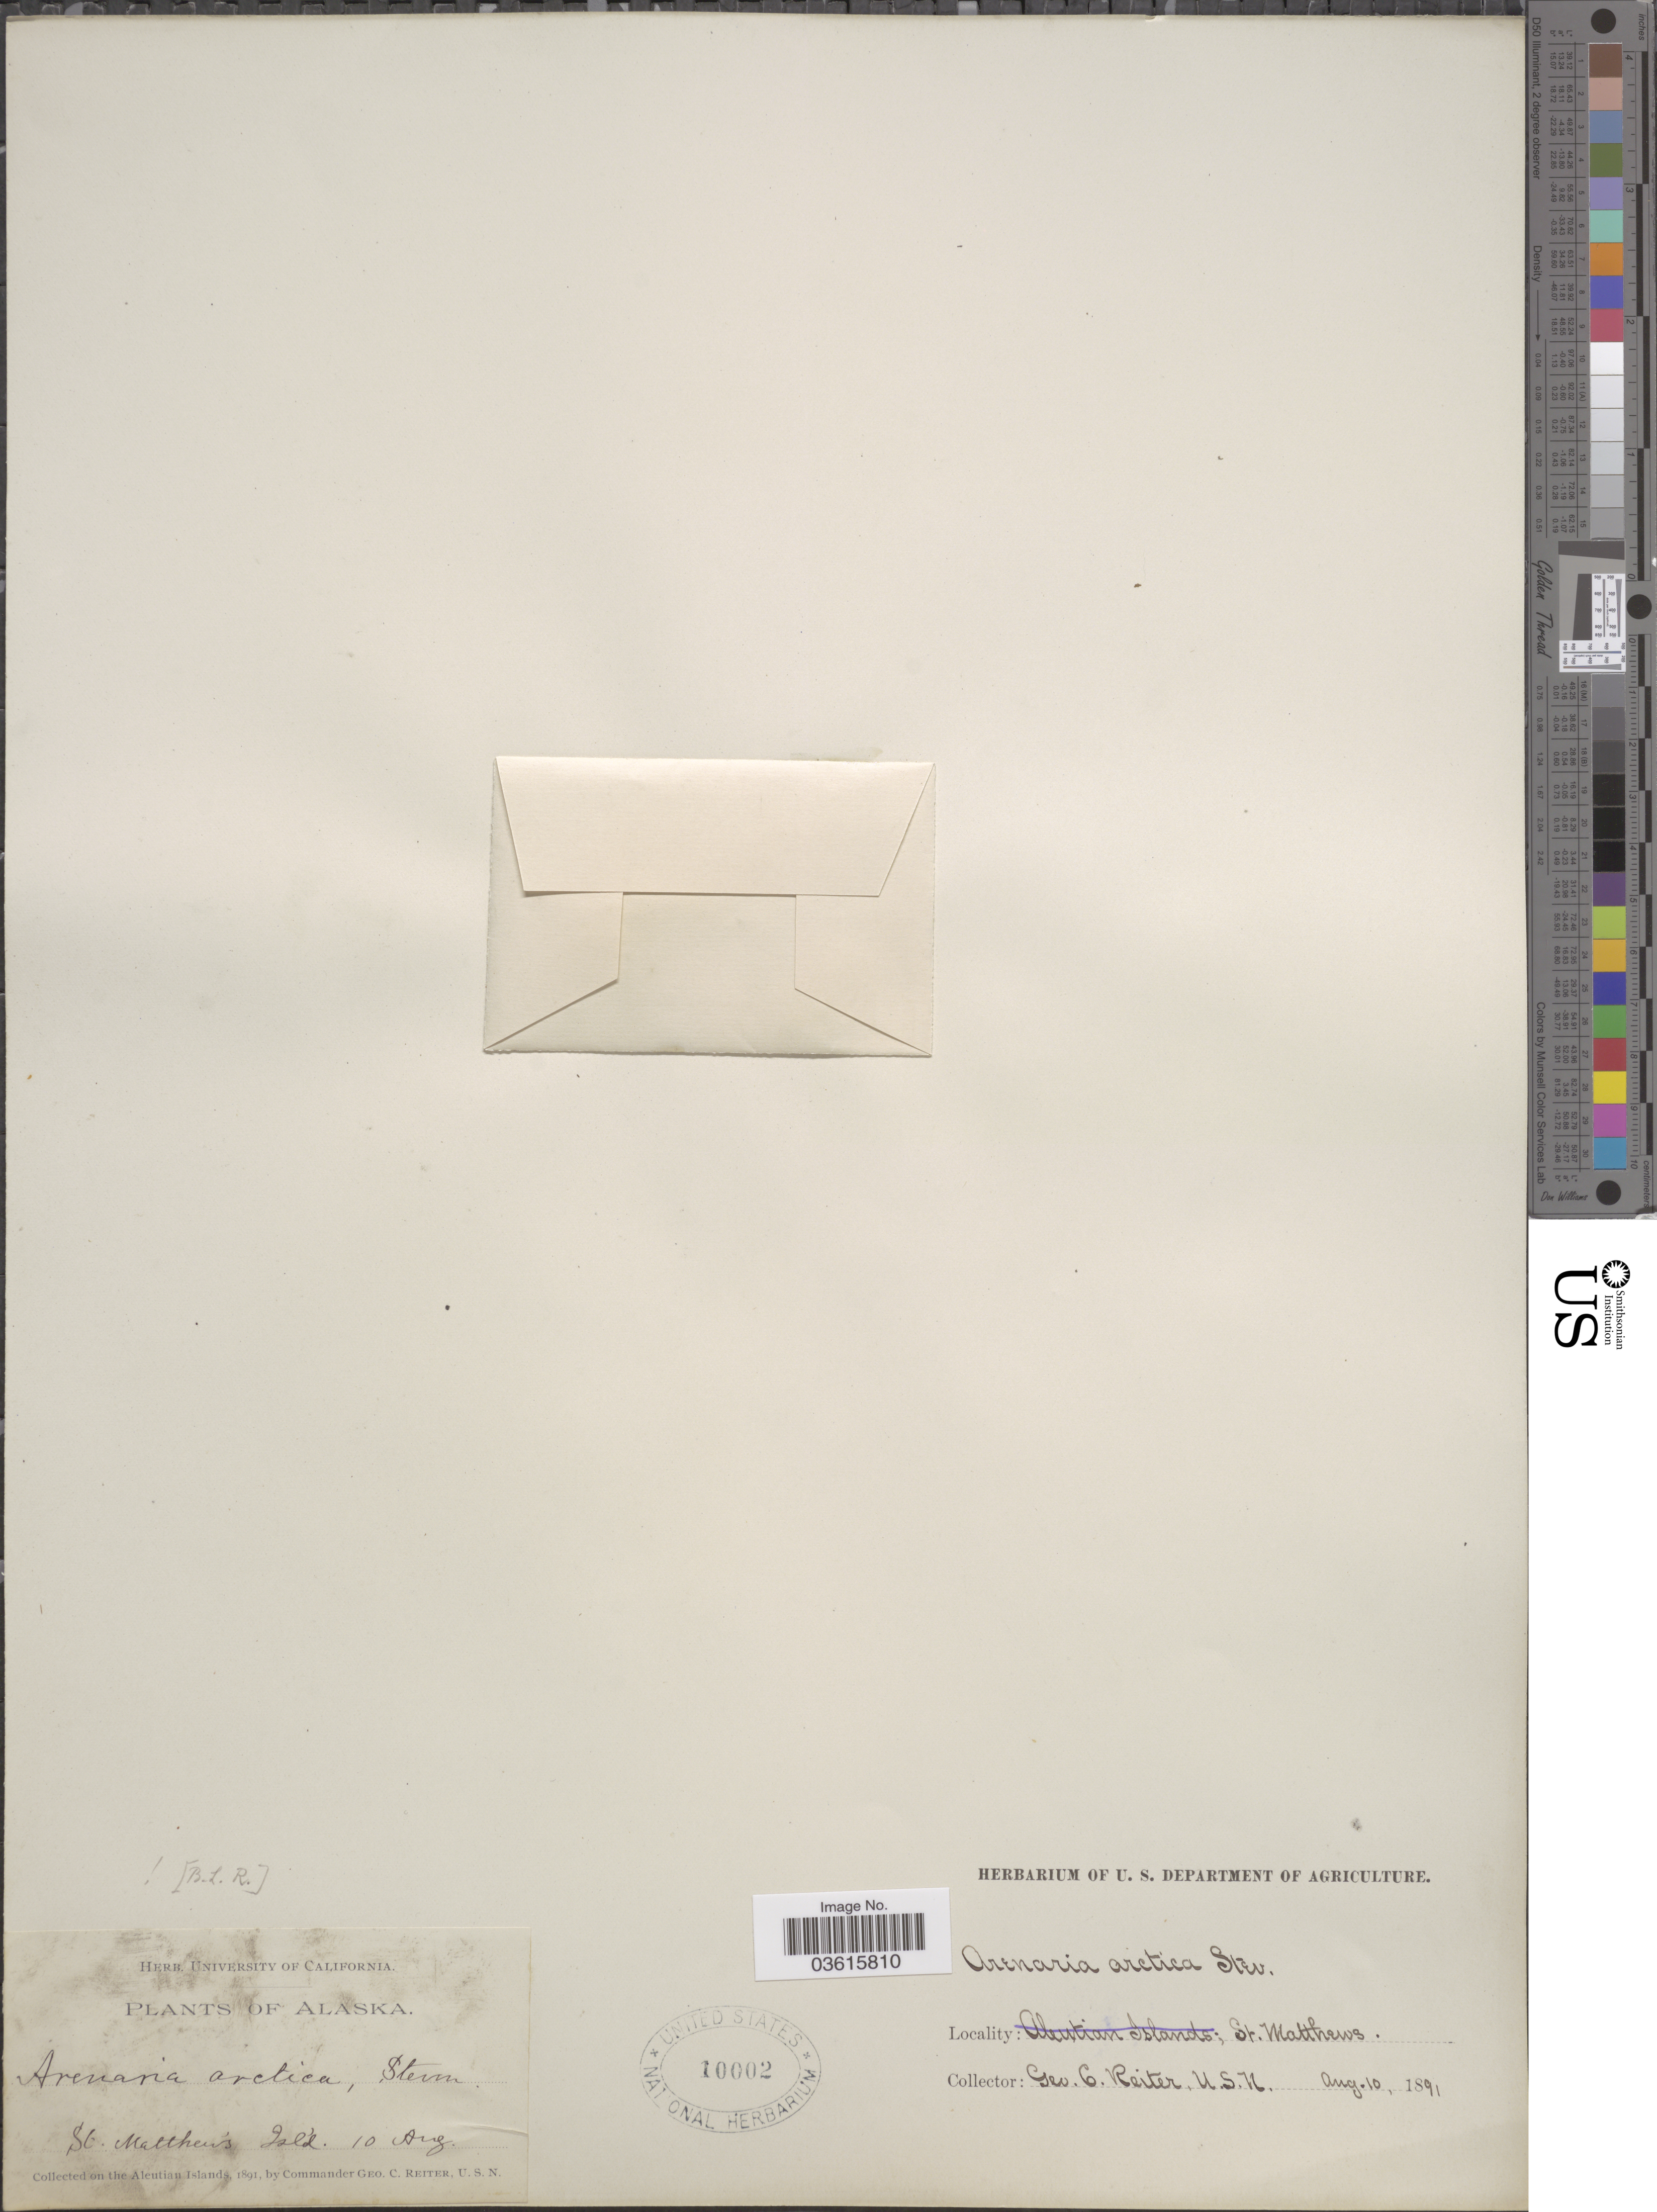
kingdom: Plantae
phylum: Tracheophyta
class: Magnoliopsida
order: Caryophyllales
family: Caryophyllaceae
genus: Cherleria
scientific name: Cherleria arctica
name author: (Steven ex Ser.) A.J. Moore & Dillenb.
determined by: Strong, M. T., (US), Smithsonian Institution - National Museum of Natural History (UNITED STATES)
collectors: G. Reiter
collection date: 1891-08-10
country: United States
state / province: Alaska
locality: St. Matthew's Isl'd. Aleutian Islands.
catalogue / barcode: US 10002